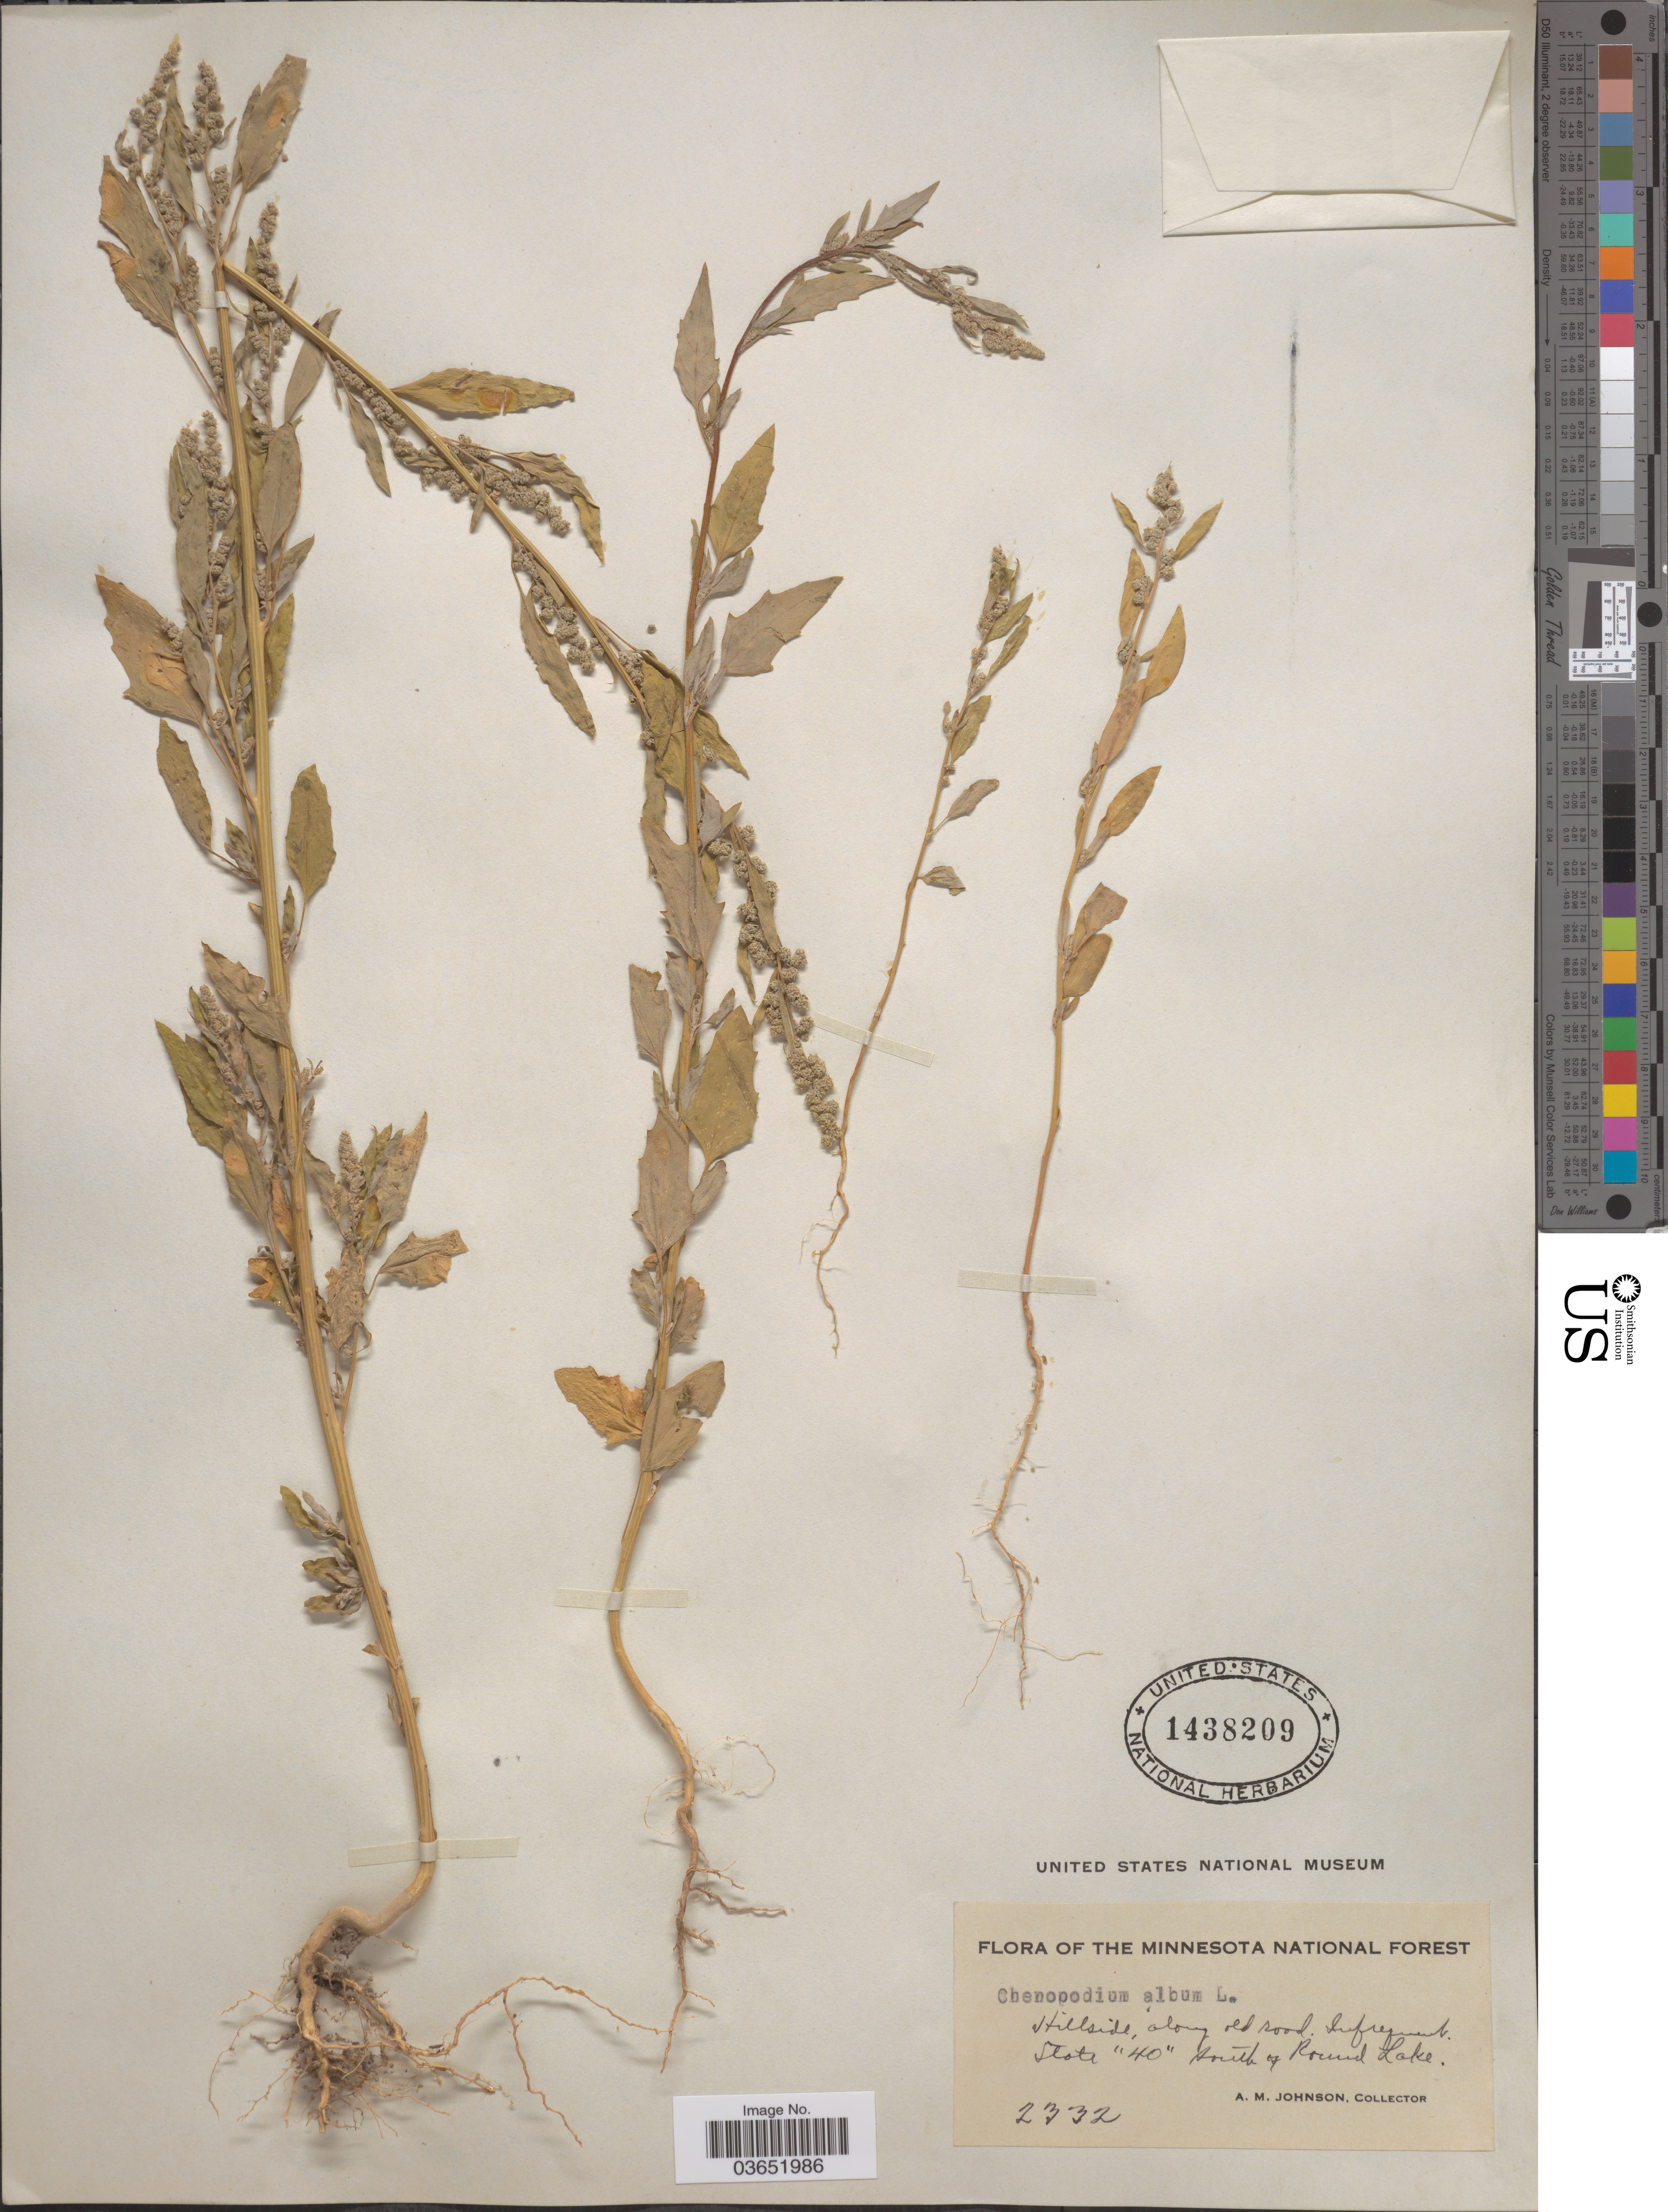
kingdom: Plantae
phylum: Tracheophyta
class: Magnoliopsida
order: Caryophyllales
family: Amaranthaceae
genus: Chenopodium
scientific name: Chenopodium album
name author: L.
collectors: A. M. Johnson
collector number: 2332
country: United States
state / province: Minnesota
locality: Minnesota National Forest. State "40" south of Round Lake.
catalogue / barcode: US 1438209